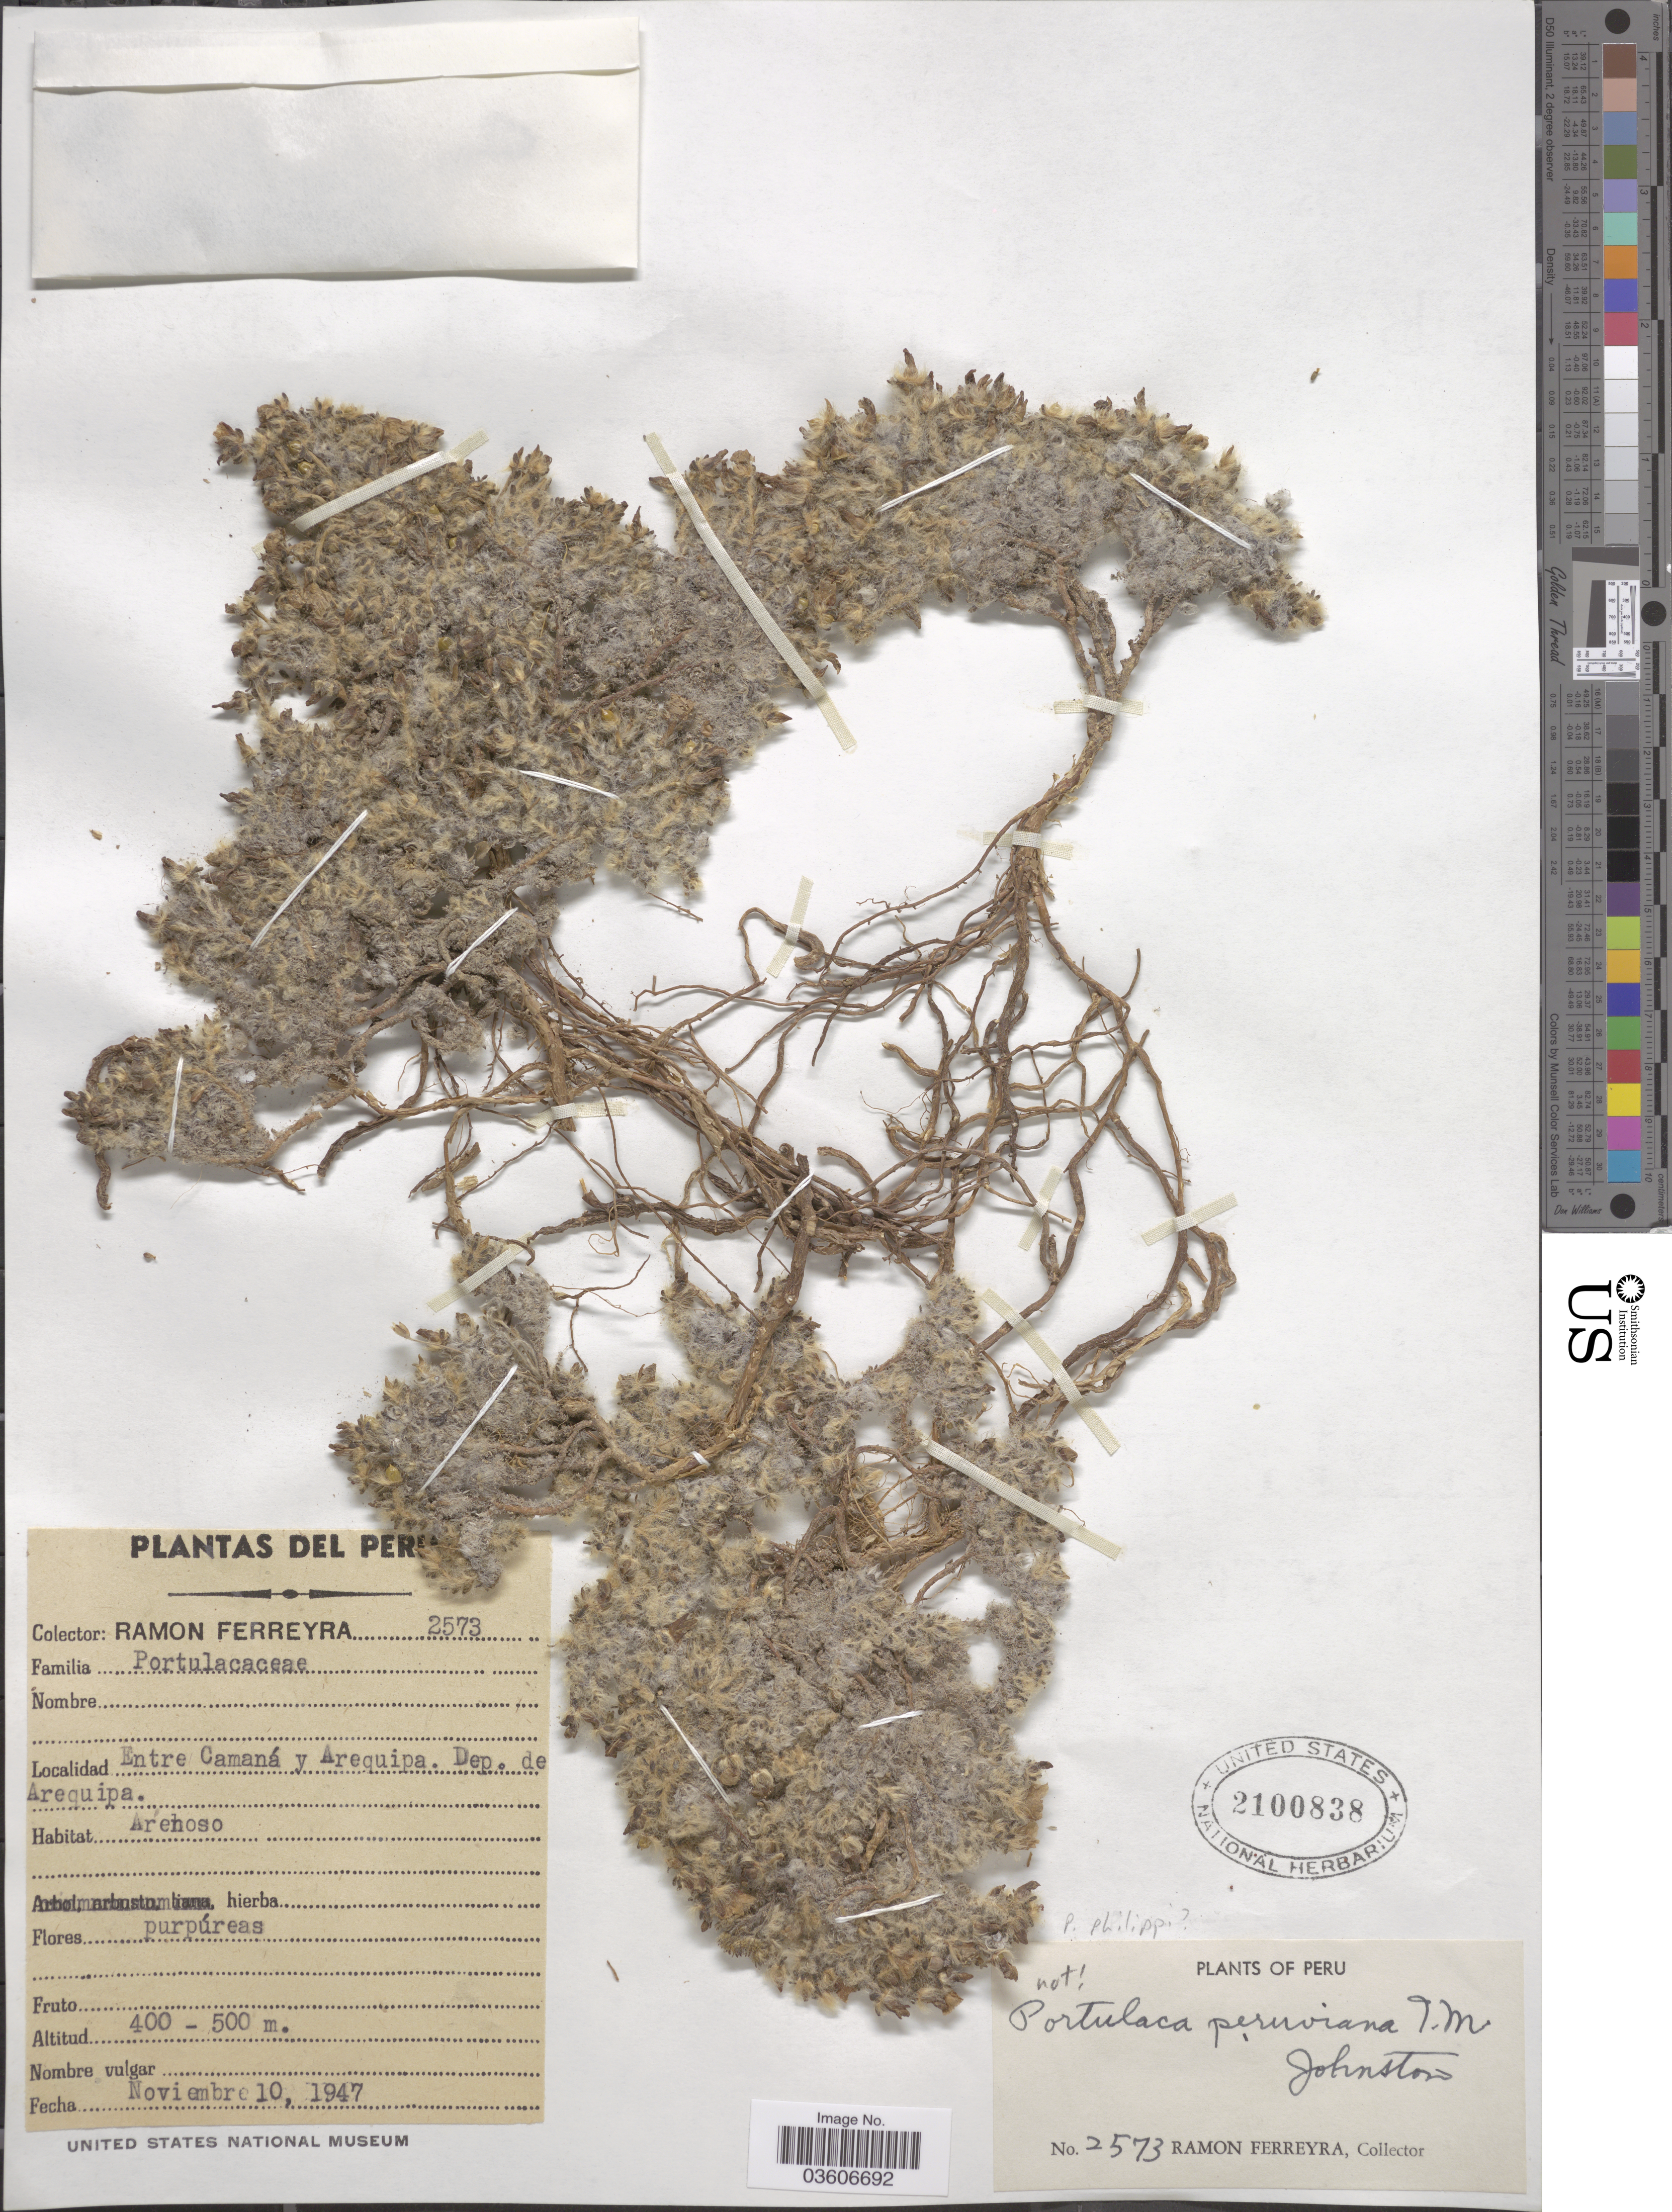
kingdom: Plantae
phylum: Tracheophyta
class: Magnoliopsida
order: Caryophyllales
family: Portulacaceae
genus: Portulaca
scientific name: Portulaca philippii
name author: I.M. Johnst.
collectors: R. A. Ferreyra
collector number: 2573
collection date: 1947-11-10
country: Peru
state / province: Arequipa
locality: Entre Camaná y Arequipa. Dep. de Arequipa.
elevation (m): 400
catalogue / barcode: US 2100838